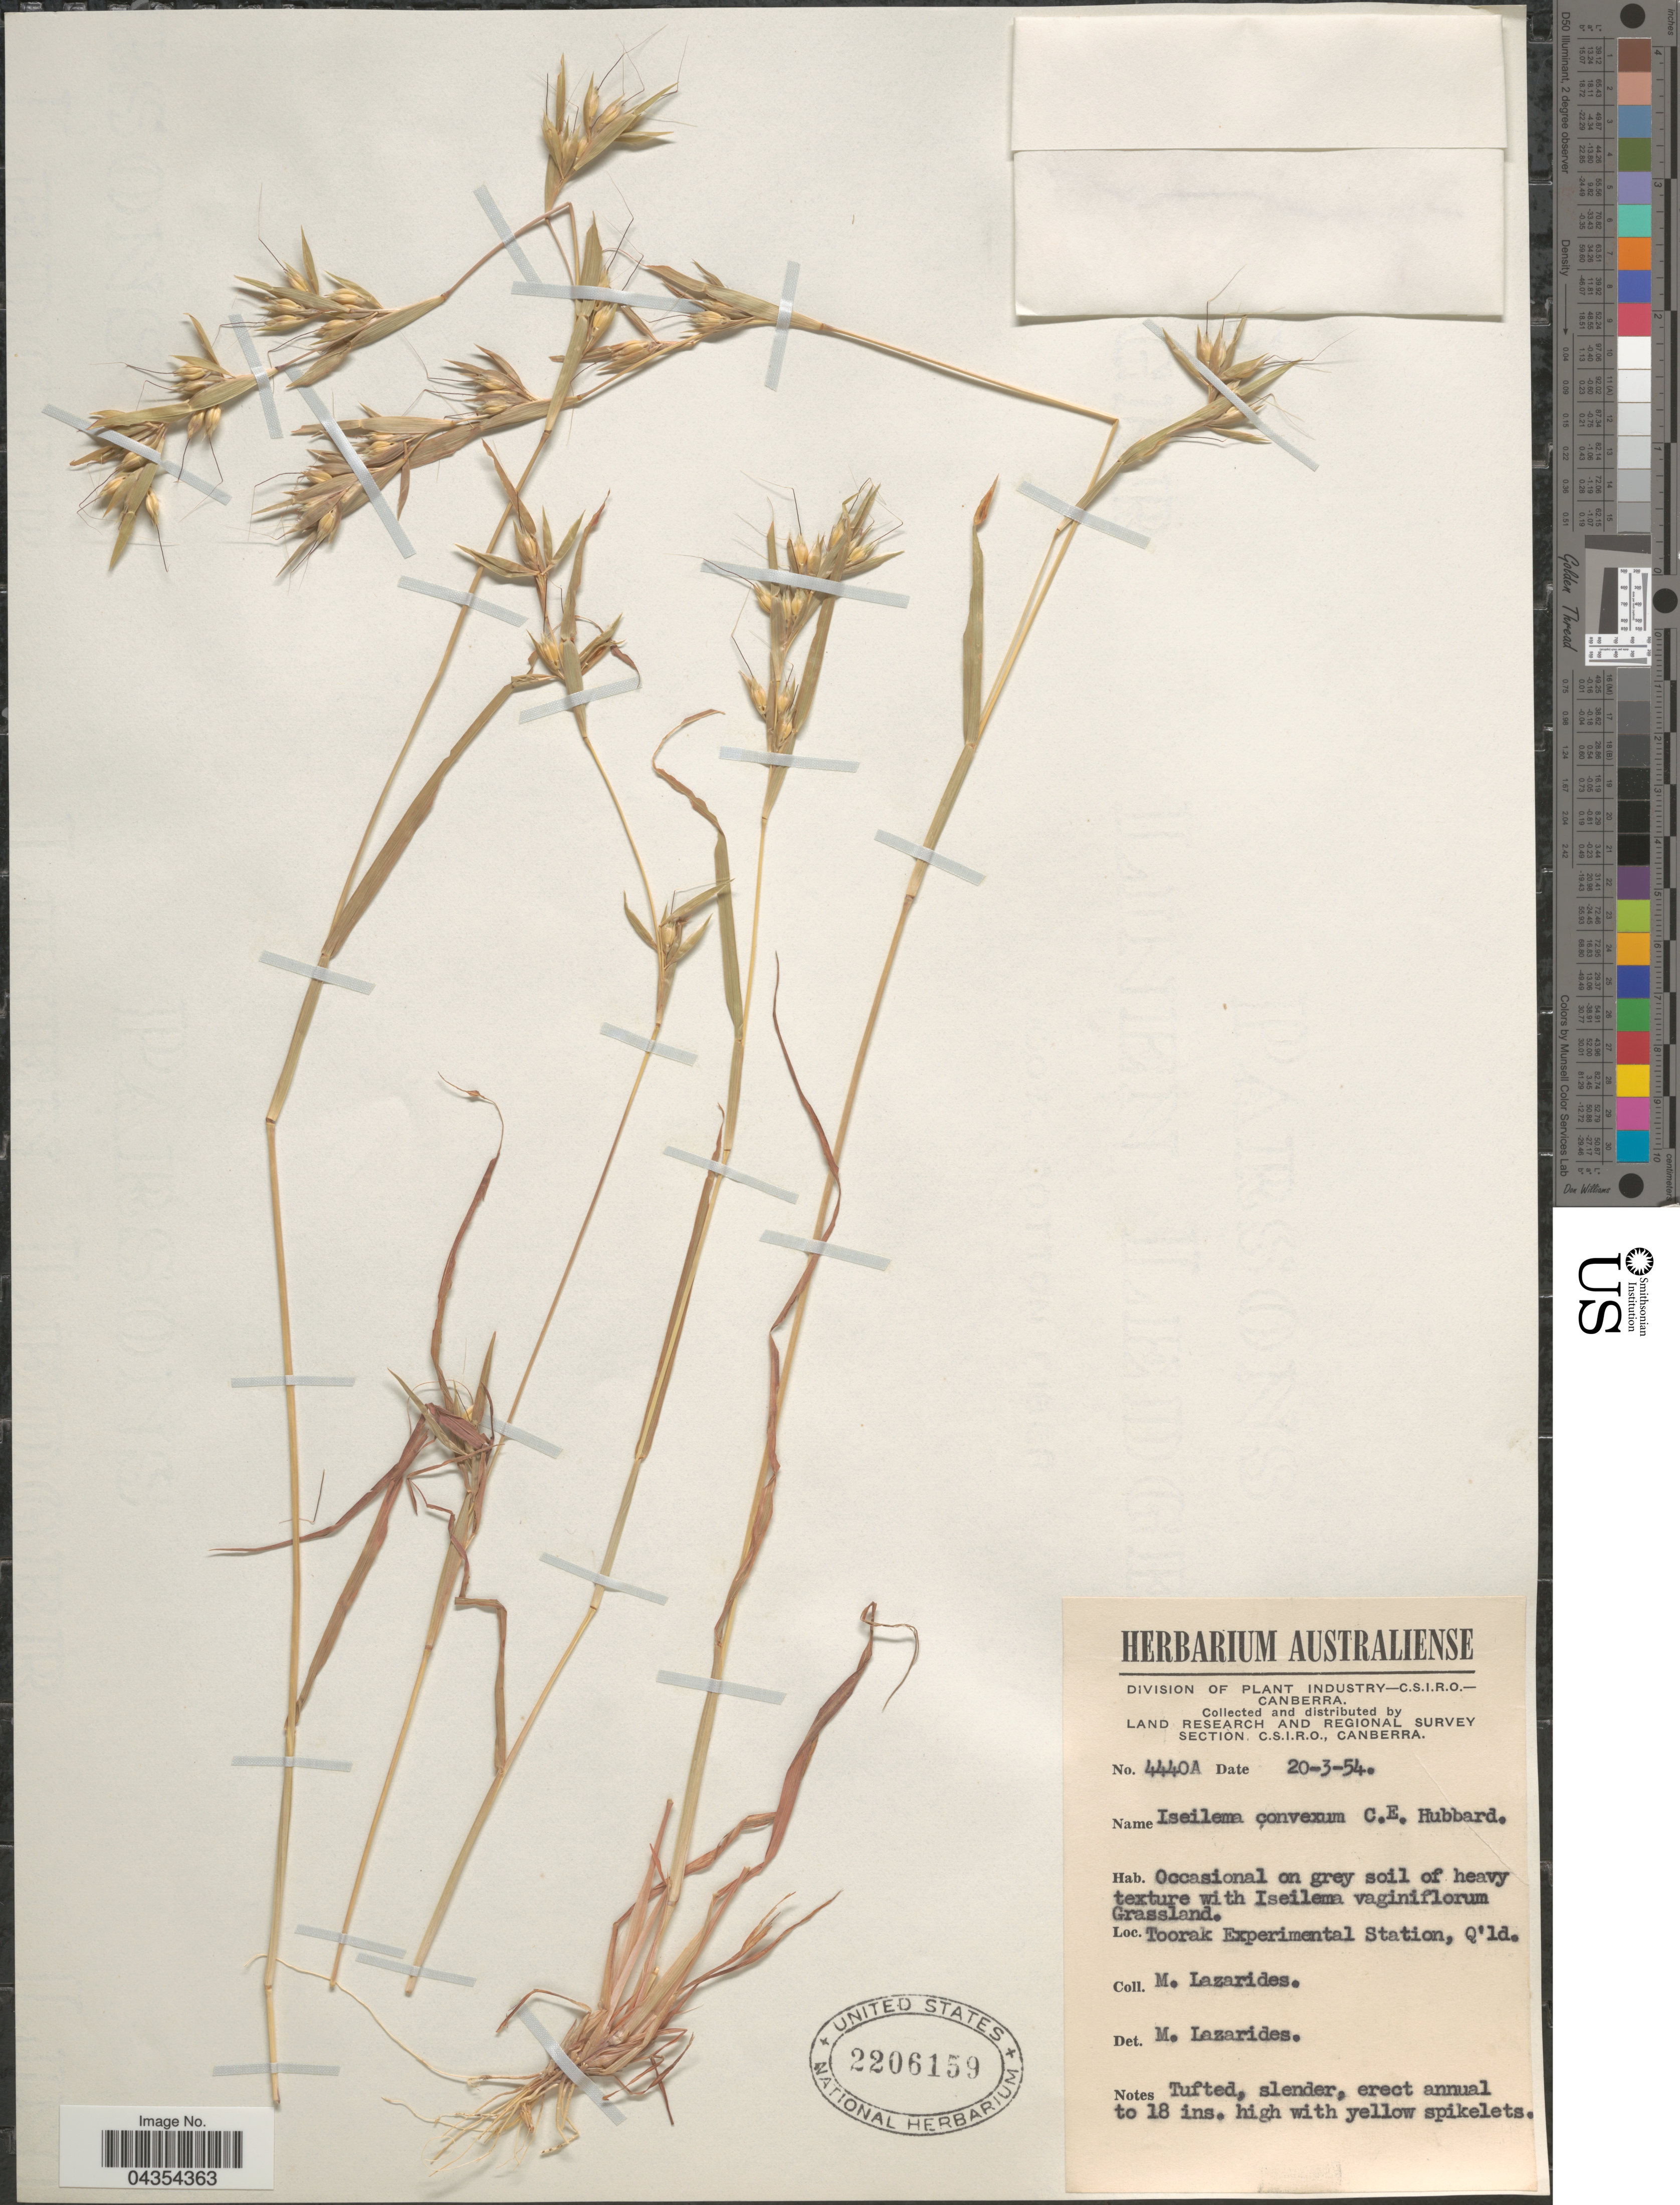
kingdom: Plantae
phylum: Tracheophyta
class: Liliopsida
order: Poales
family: Poaceae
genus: Iseilema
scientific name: Iseilema convexum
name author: C. E. Hubb.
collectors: M. Lazarides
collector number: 4440A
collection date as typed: Transcribed d/m/y: 20/3/54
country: Australia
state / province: Queensland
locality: Land Research and Regional Survey Section. Toorak Experimental Station, Q'ld.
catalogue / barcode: US 2206159